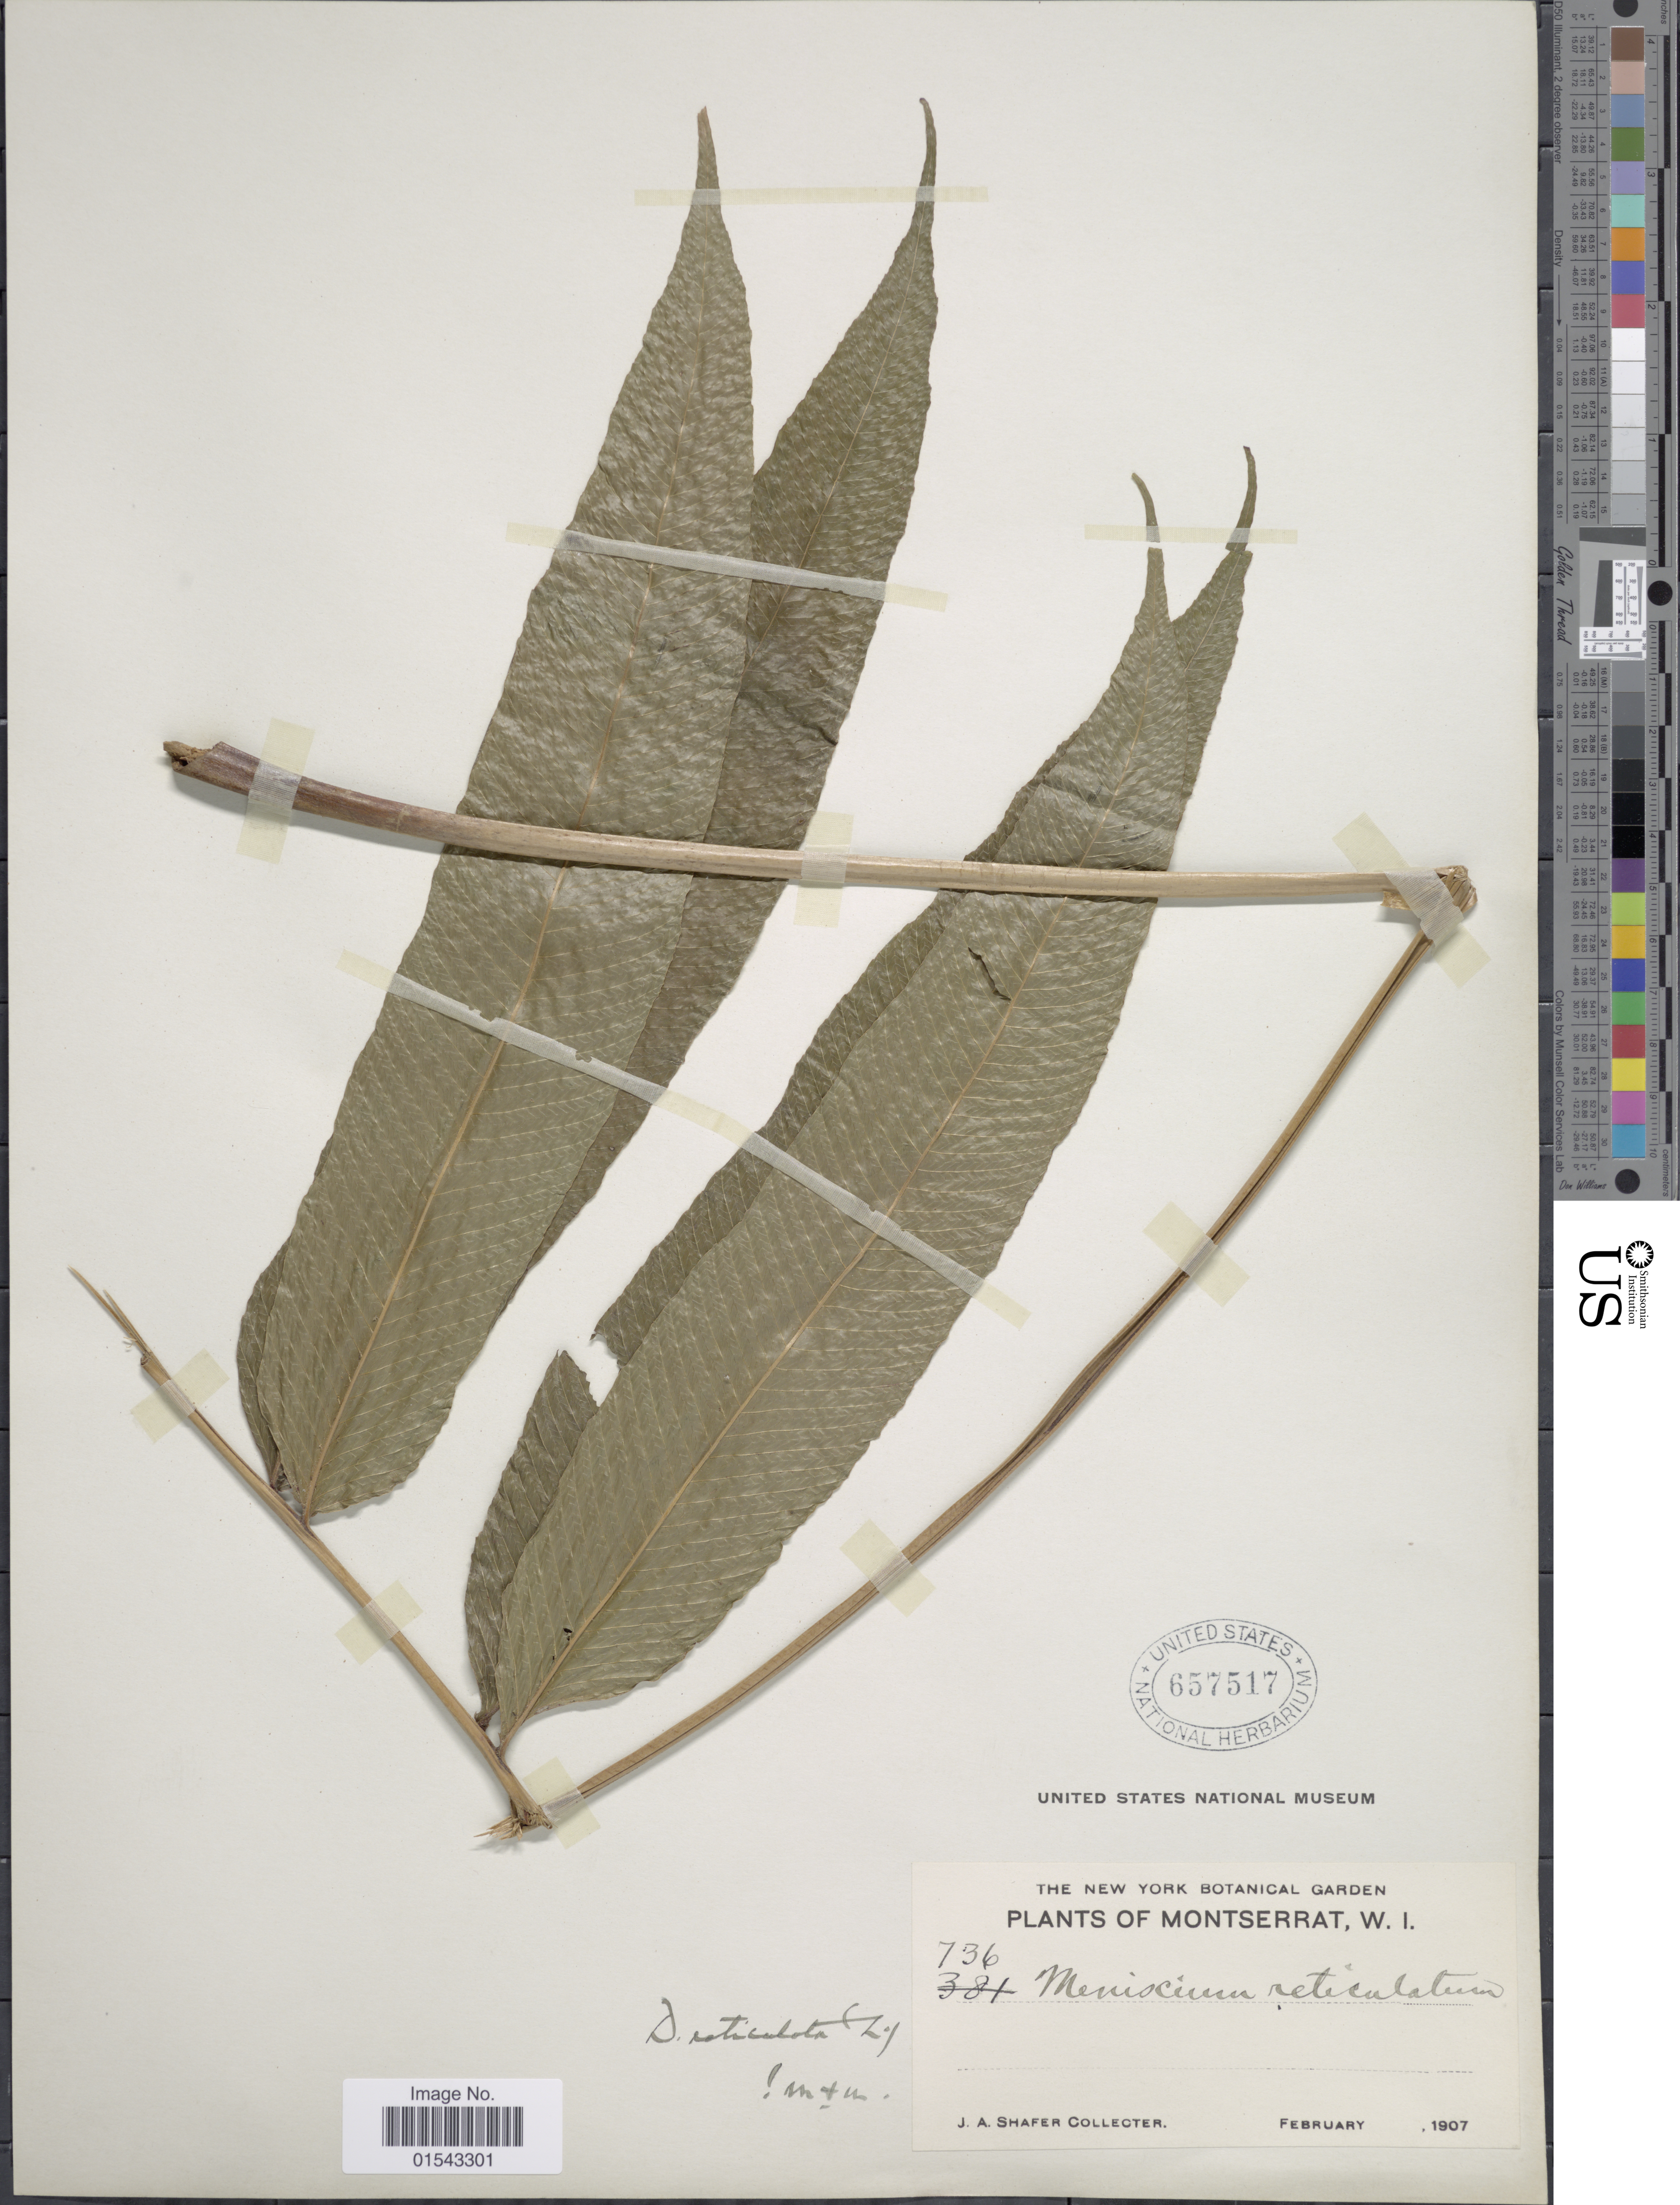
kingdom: Plantae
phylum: Tracheophyta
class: Polypodiopsida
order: Polypodiales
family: Thelypteridaceae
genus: Meniscium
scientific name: Meniscium reticulatum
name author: (L.) Sw.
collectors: J. A. Shafer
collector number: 736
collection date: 1907-02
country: Montserrat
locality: Montserrat, W. I.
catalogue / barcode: US 657517